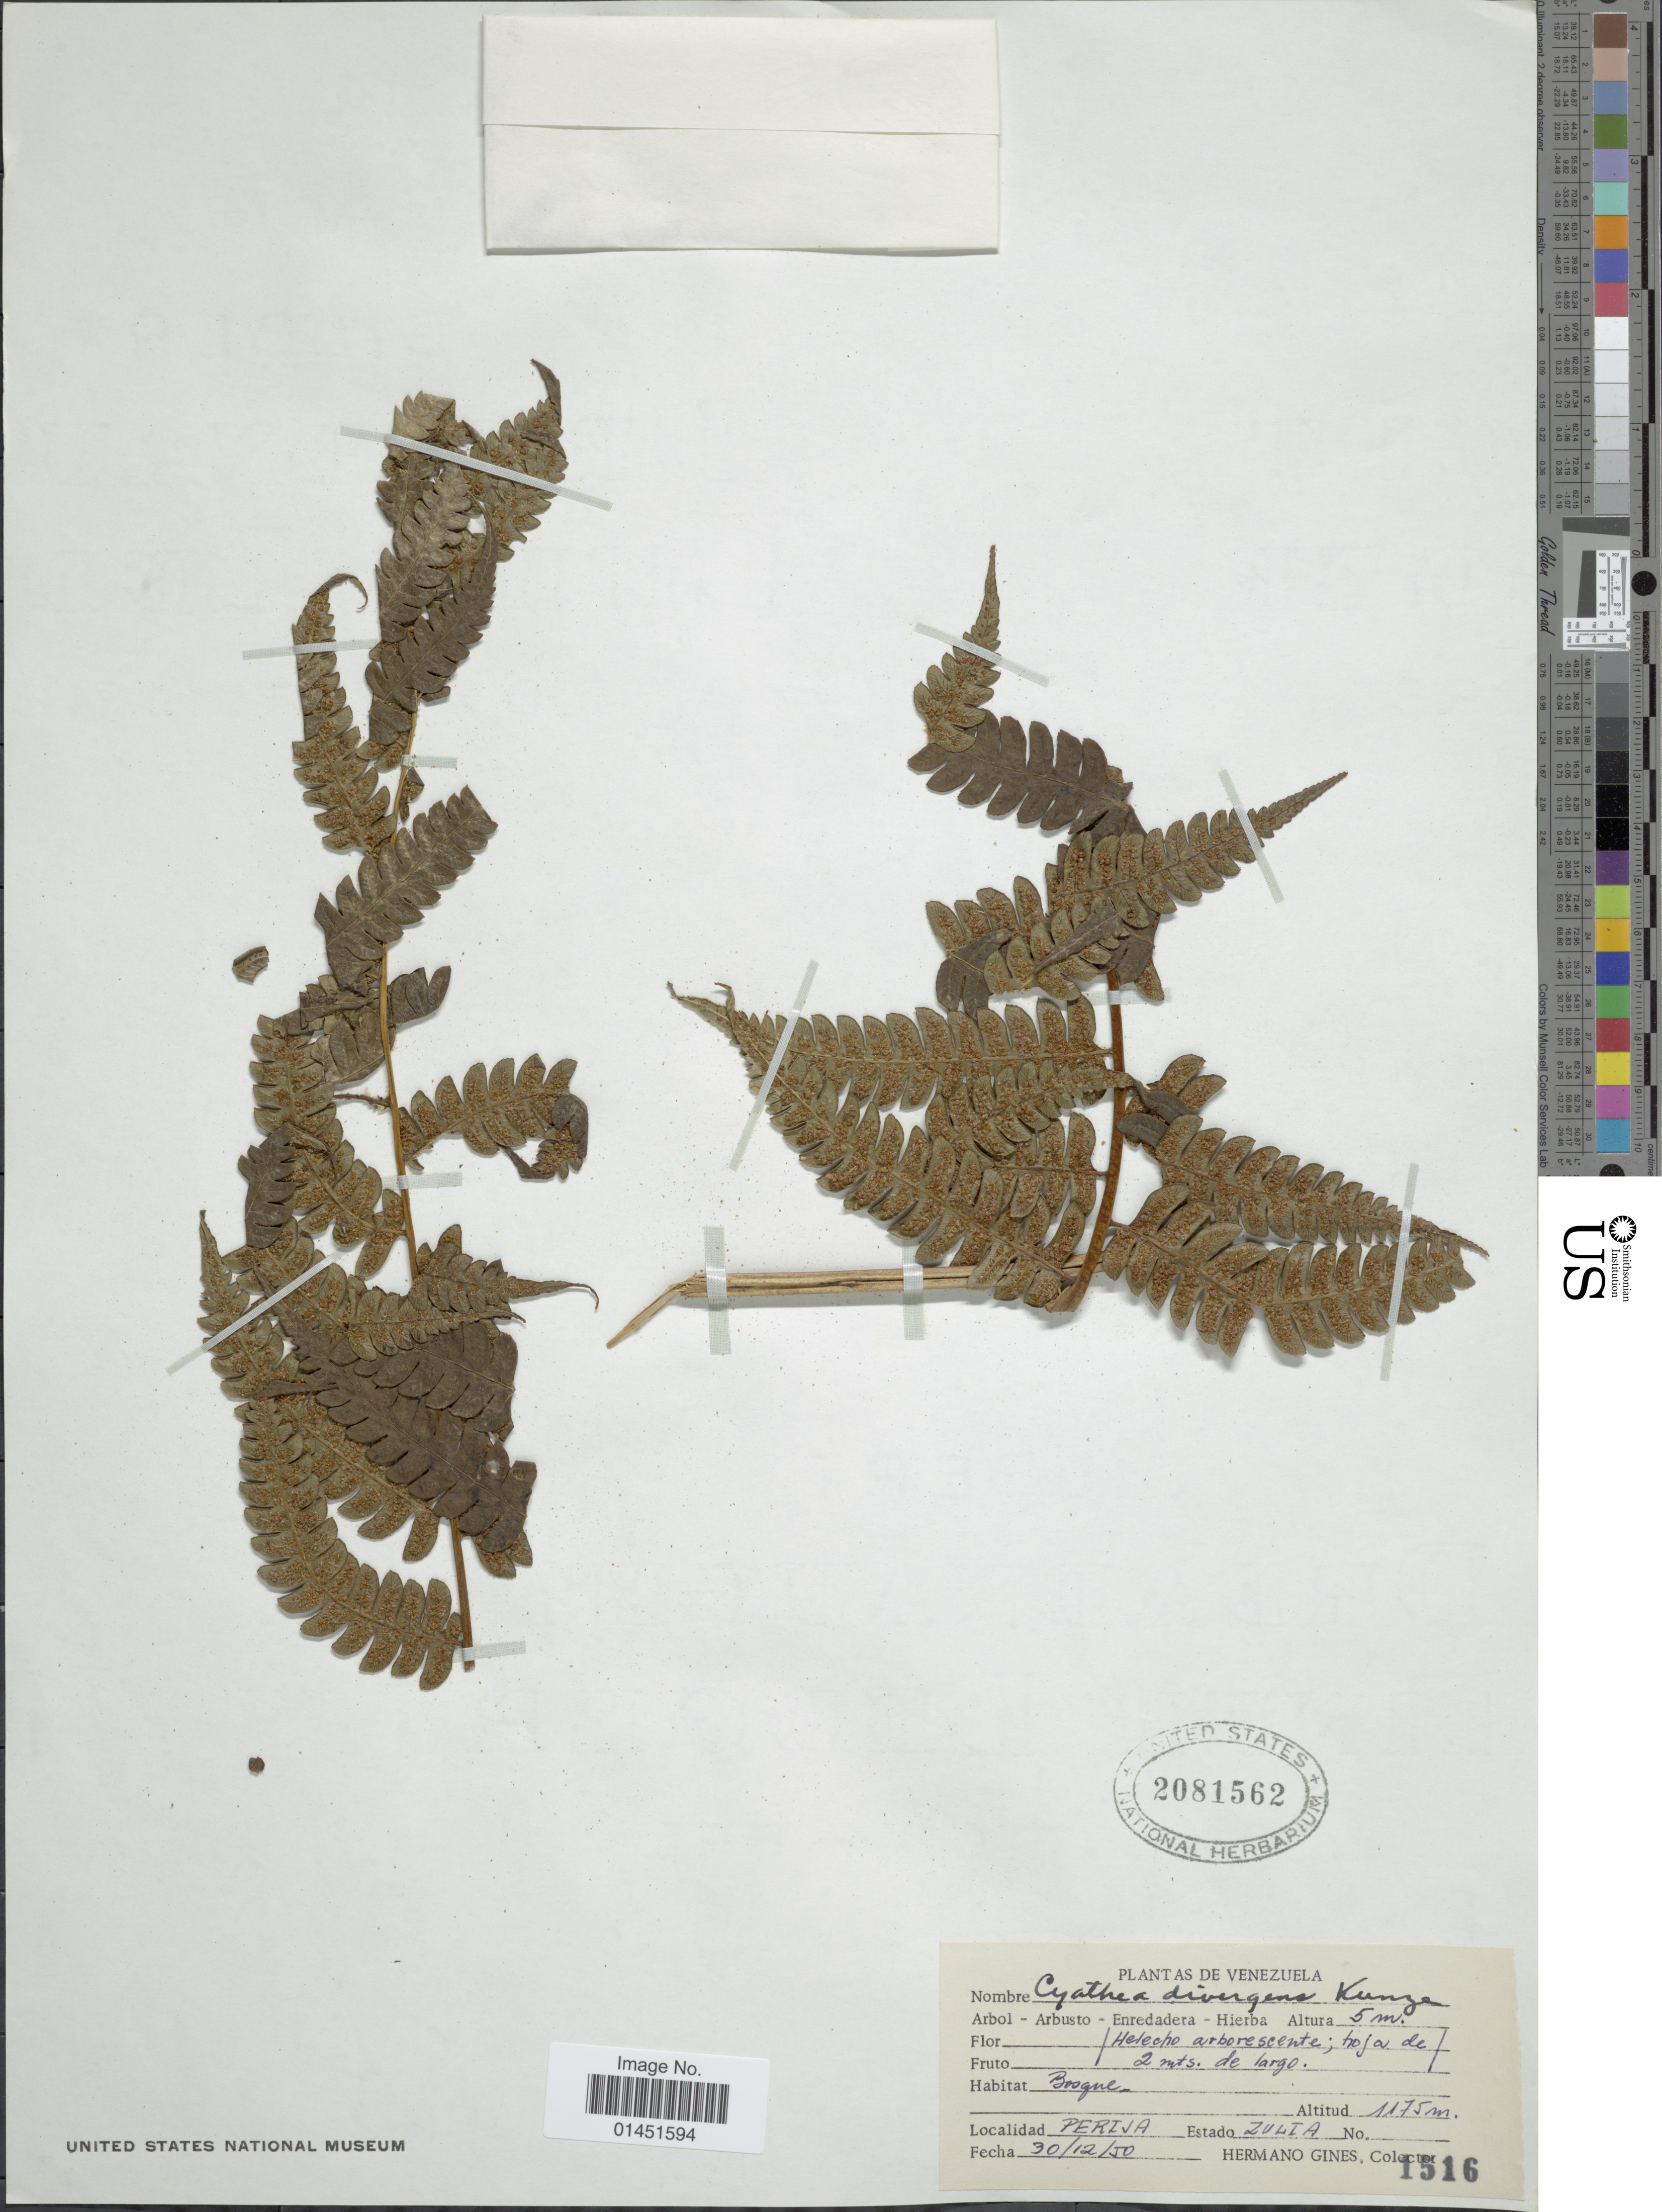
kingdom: Plantae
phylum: Tracheophyta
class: Polypodiopsida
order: Cyatheales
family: Cyatheaceae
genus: Cyathea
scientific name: Cyathea divergens var. divergens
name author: Kunze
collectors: Bro. Gines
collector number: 1516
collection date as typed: Transcribed d/m/y: 30/12/50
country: Venezuela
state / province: Zulia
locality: Perija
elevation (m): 1175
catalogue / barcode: US 2081562